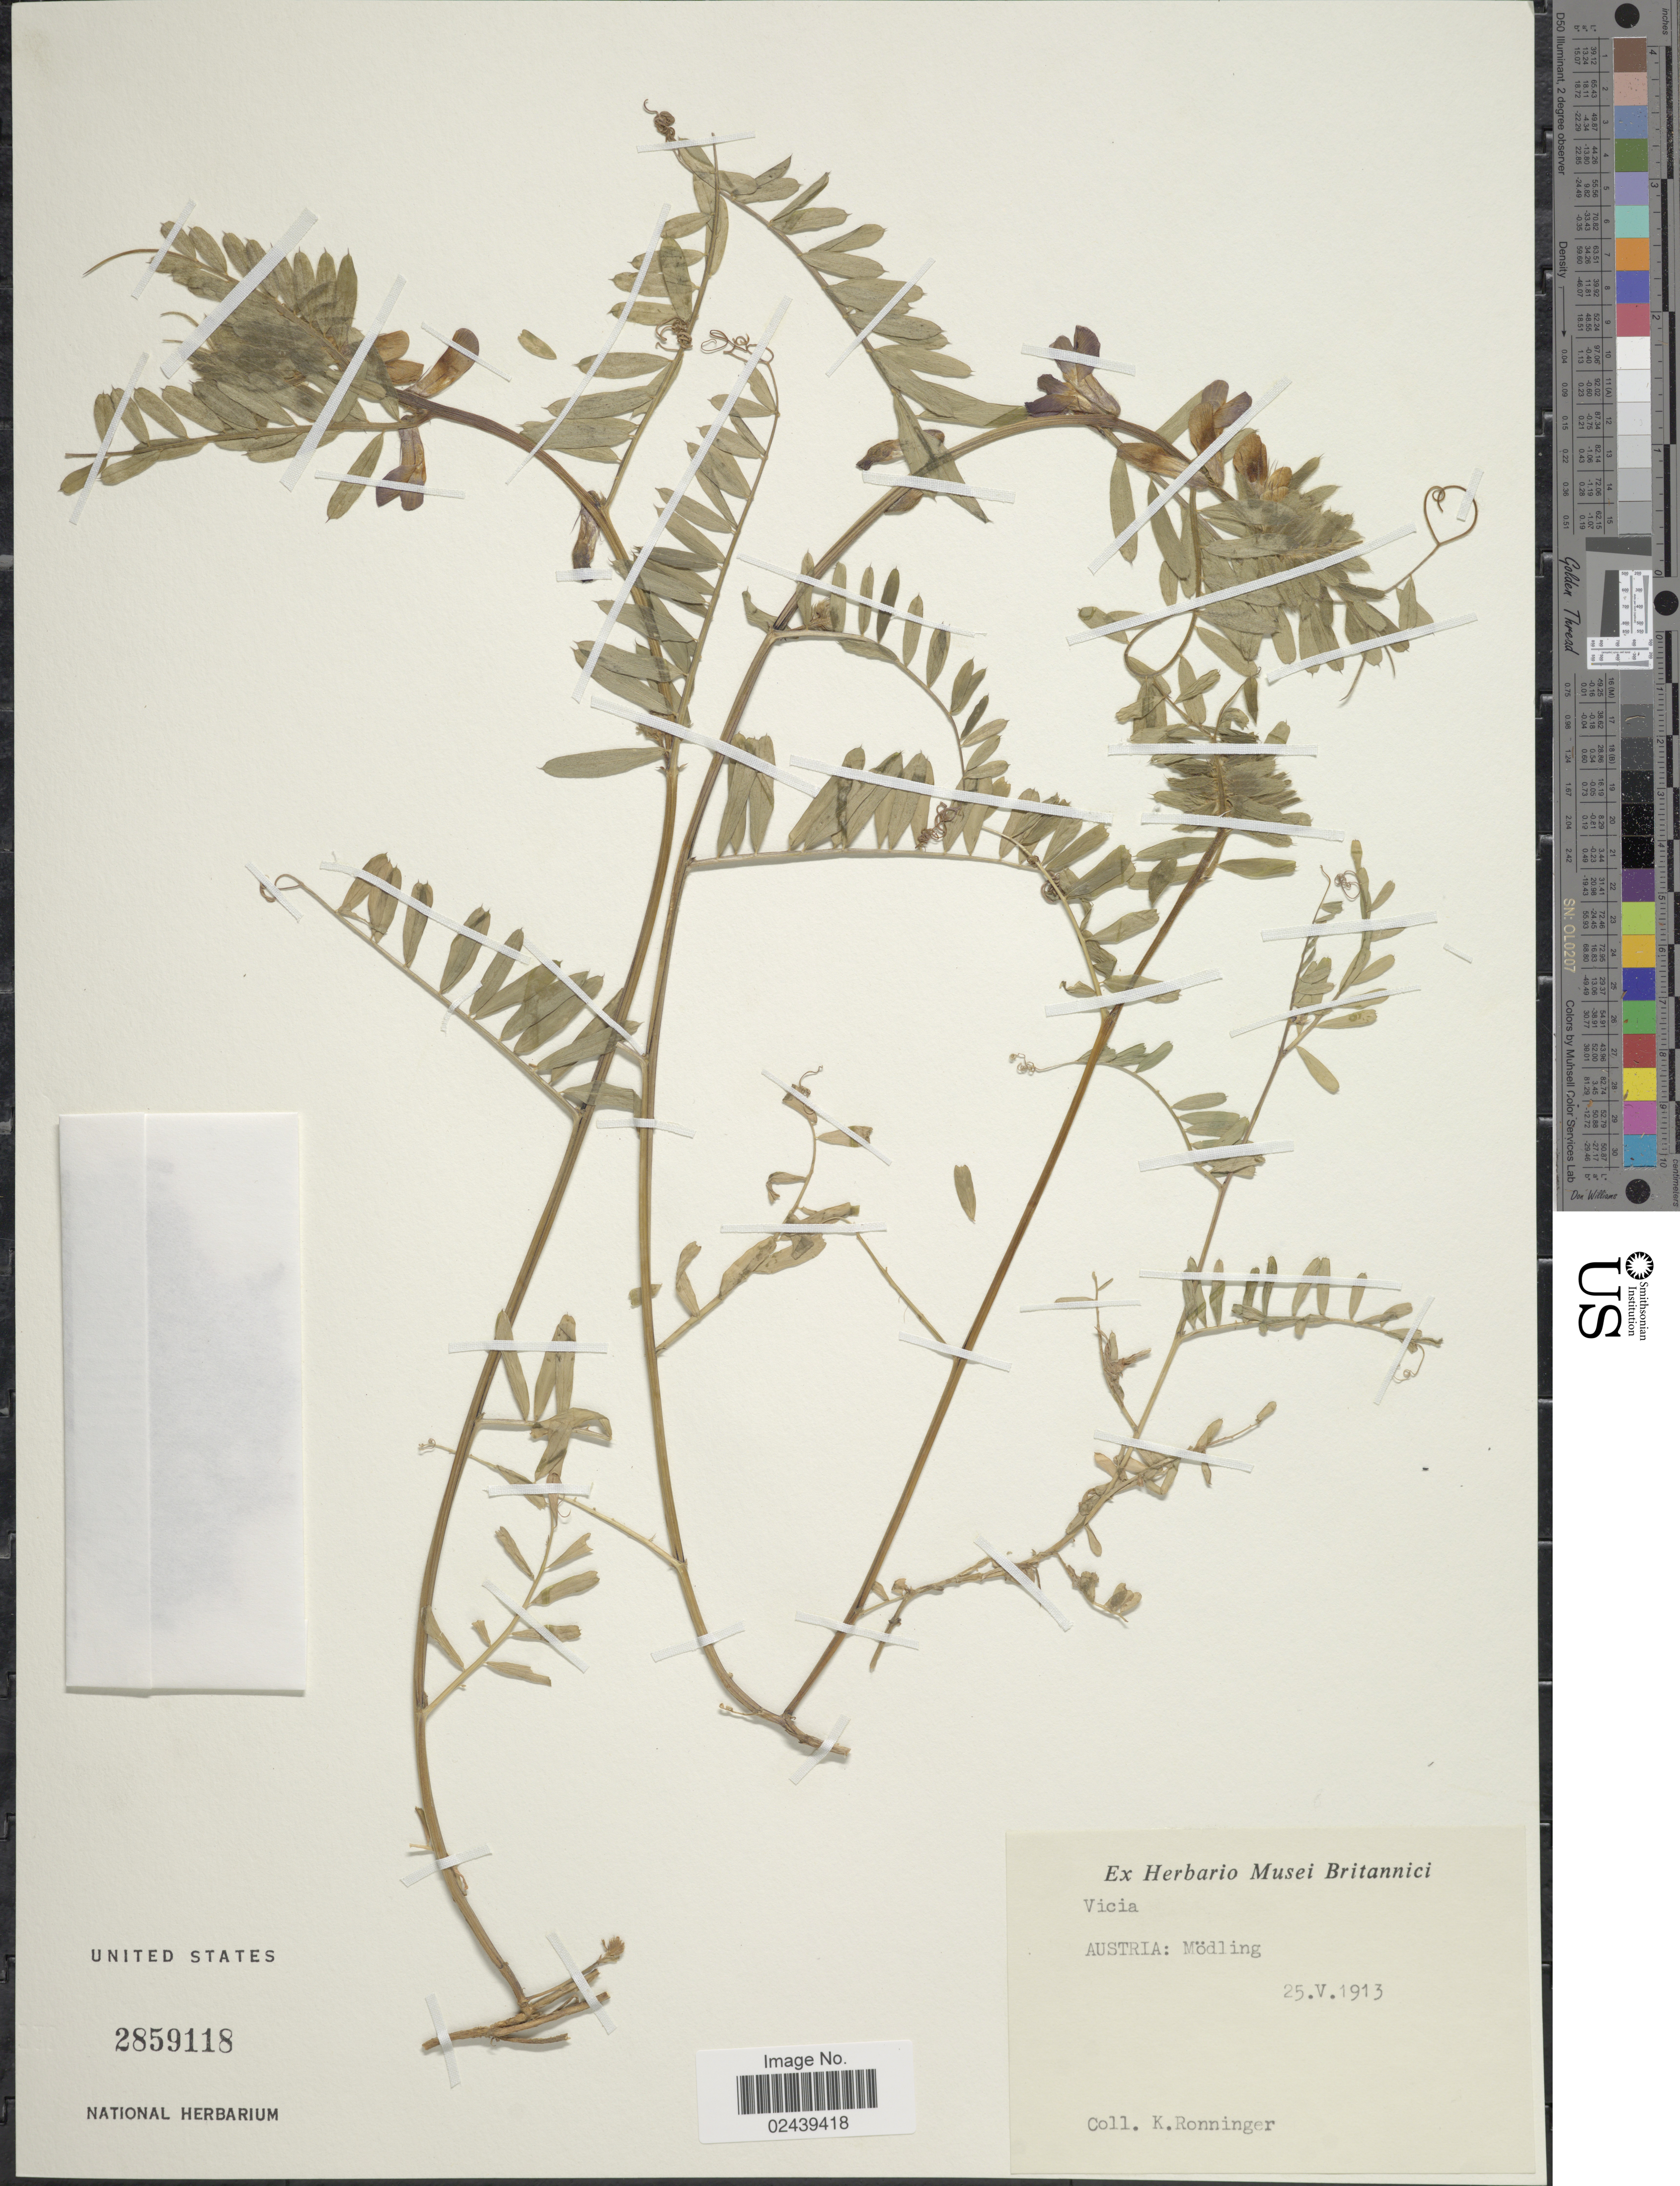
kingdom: Plantae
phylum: Tracheophyta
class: Magnoliopsida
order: Fabales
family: Fabaceae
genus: Vicia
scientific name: Vicia sp.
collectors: K. Ronniger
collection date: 1913-05-25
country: Austria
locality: Austria: Modling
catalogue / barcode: US 2859118